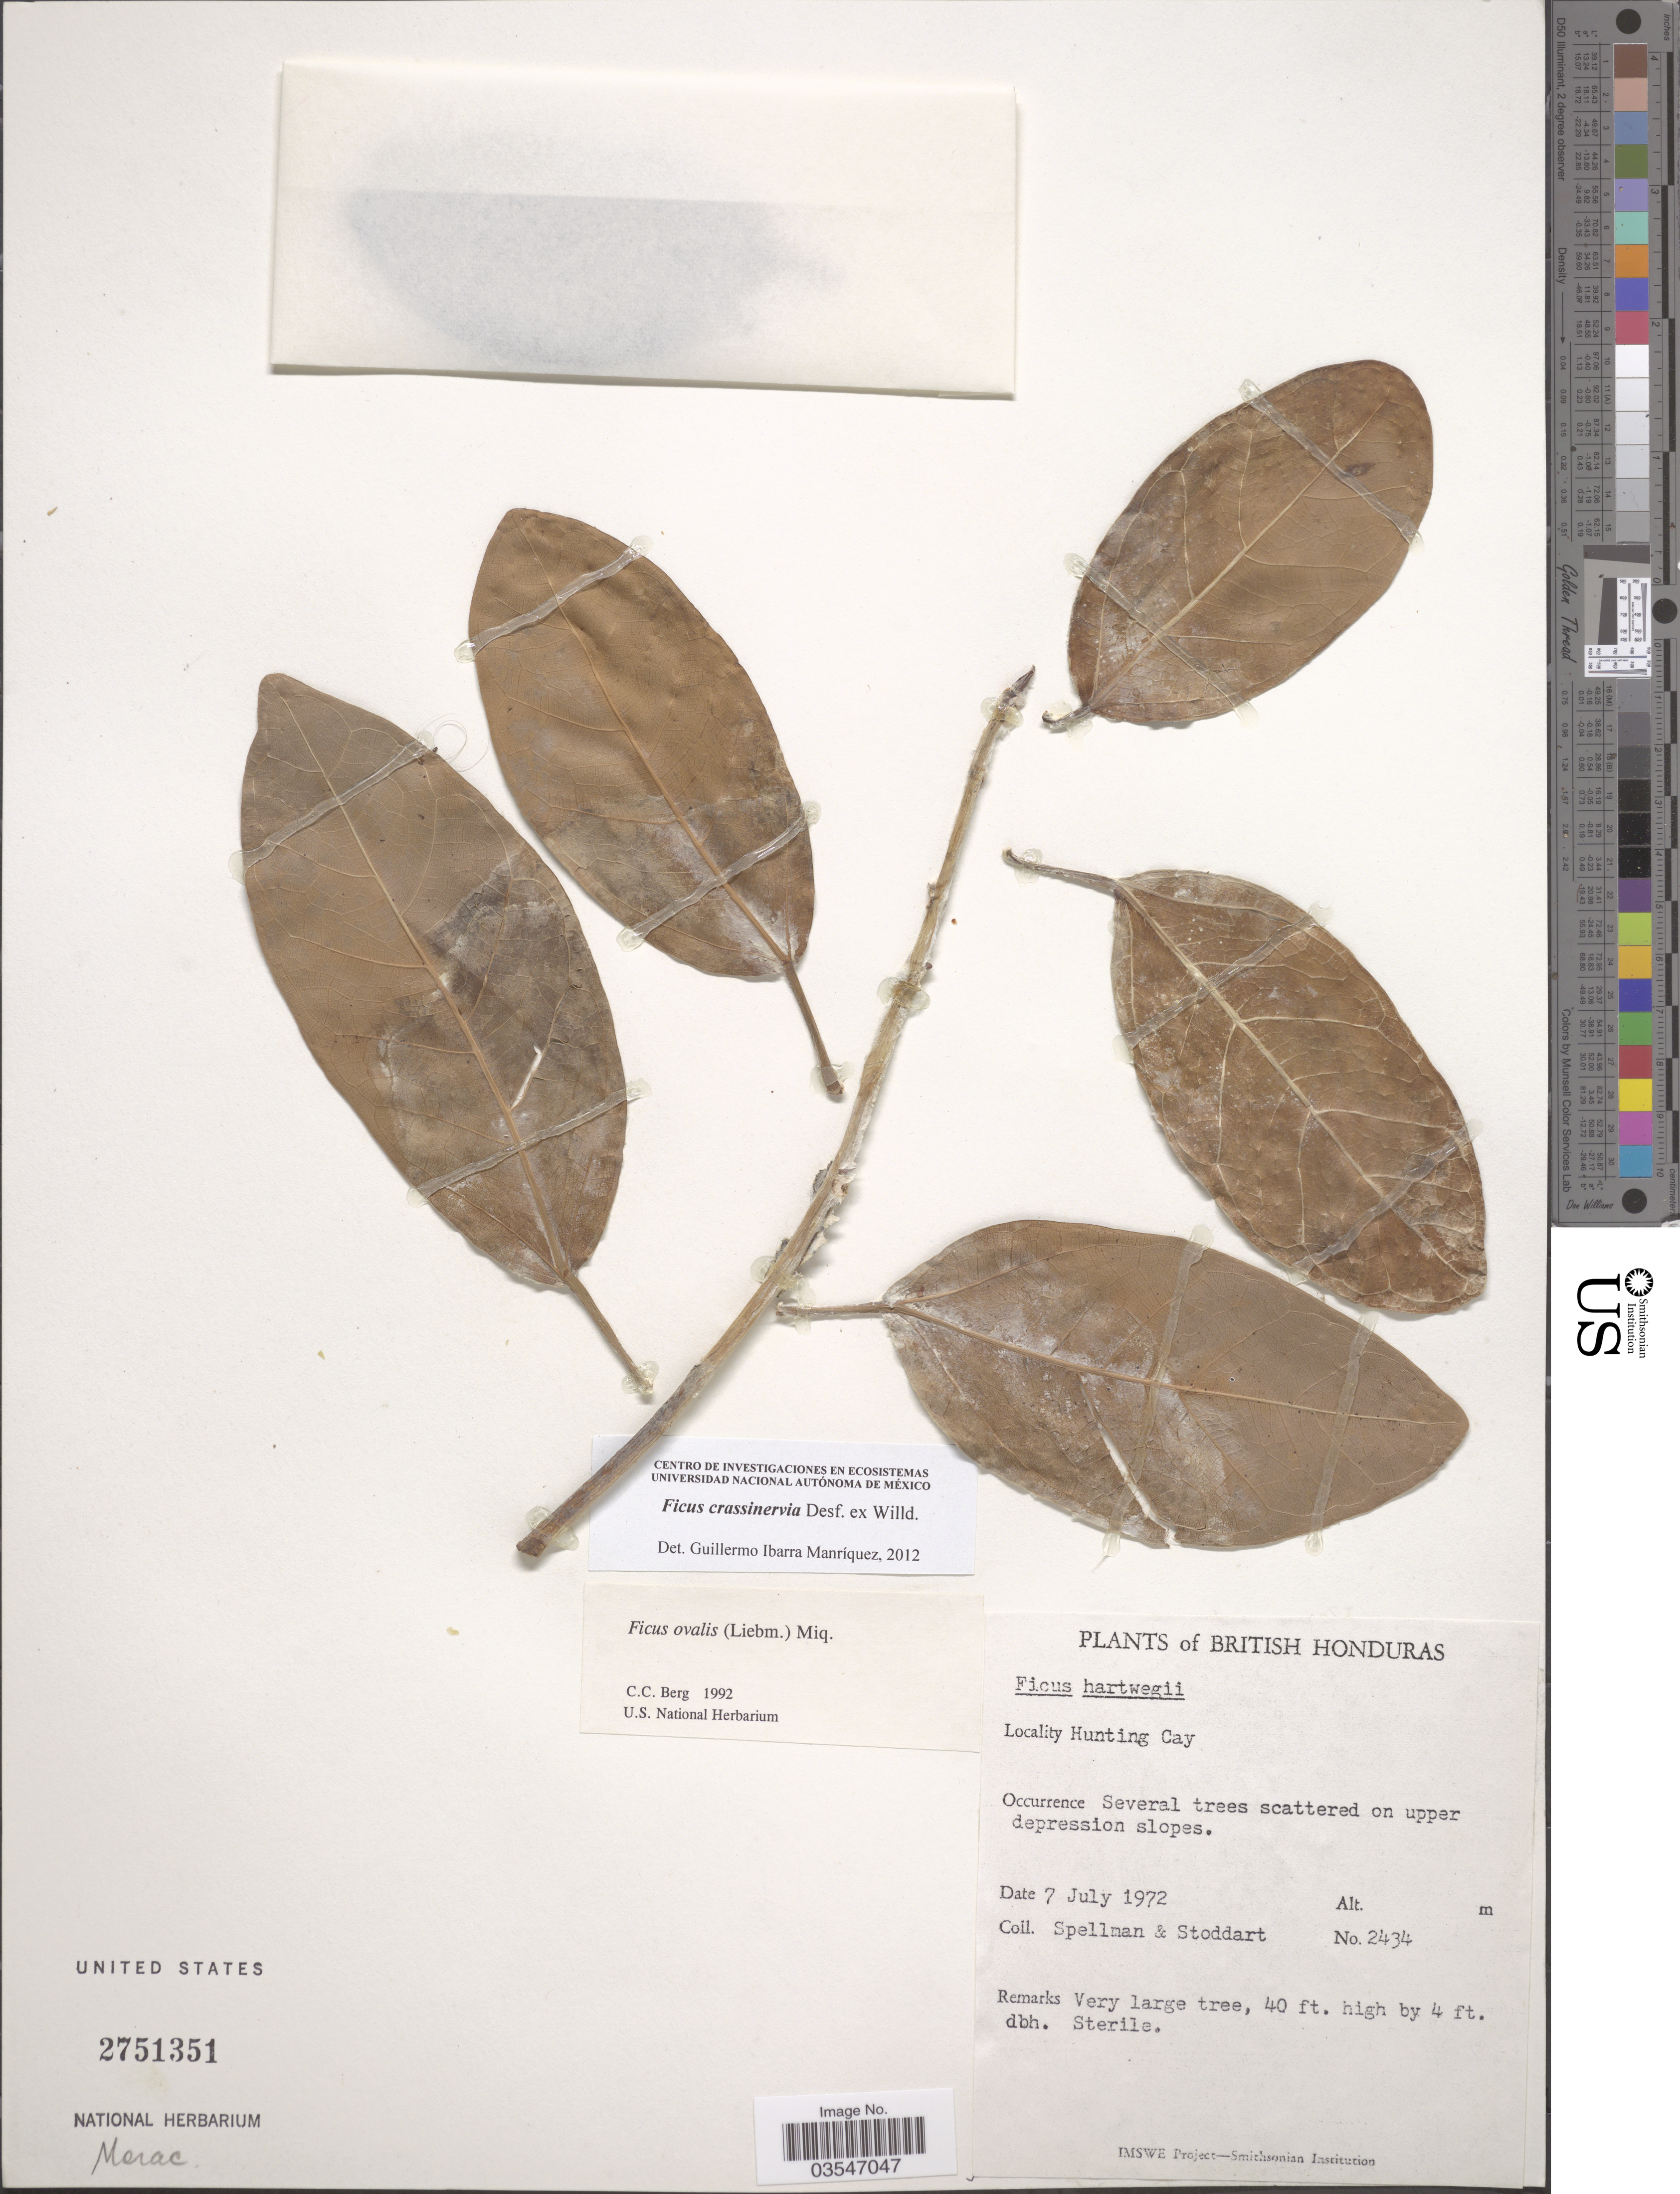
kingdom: Plantae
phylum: Tracheophyta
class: Magnoliopsida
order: Rosales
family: Moraceae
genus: Ficus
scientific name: Ficus crassinervia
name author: Desf. ex Willd.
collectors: Spellman, -- & -. Stoddart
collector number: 2434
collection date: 1972-07-07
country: Belize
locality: British Honduras. Hunting Cay.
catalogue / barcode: US 2751351